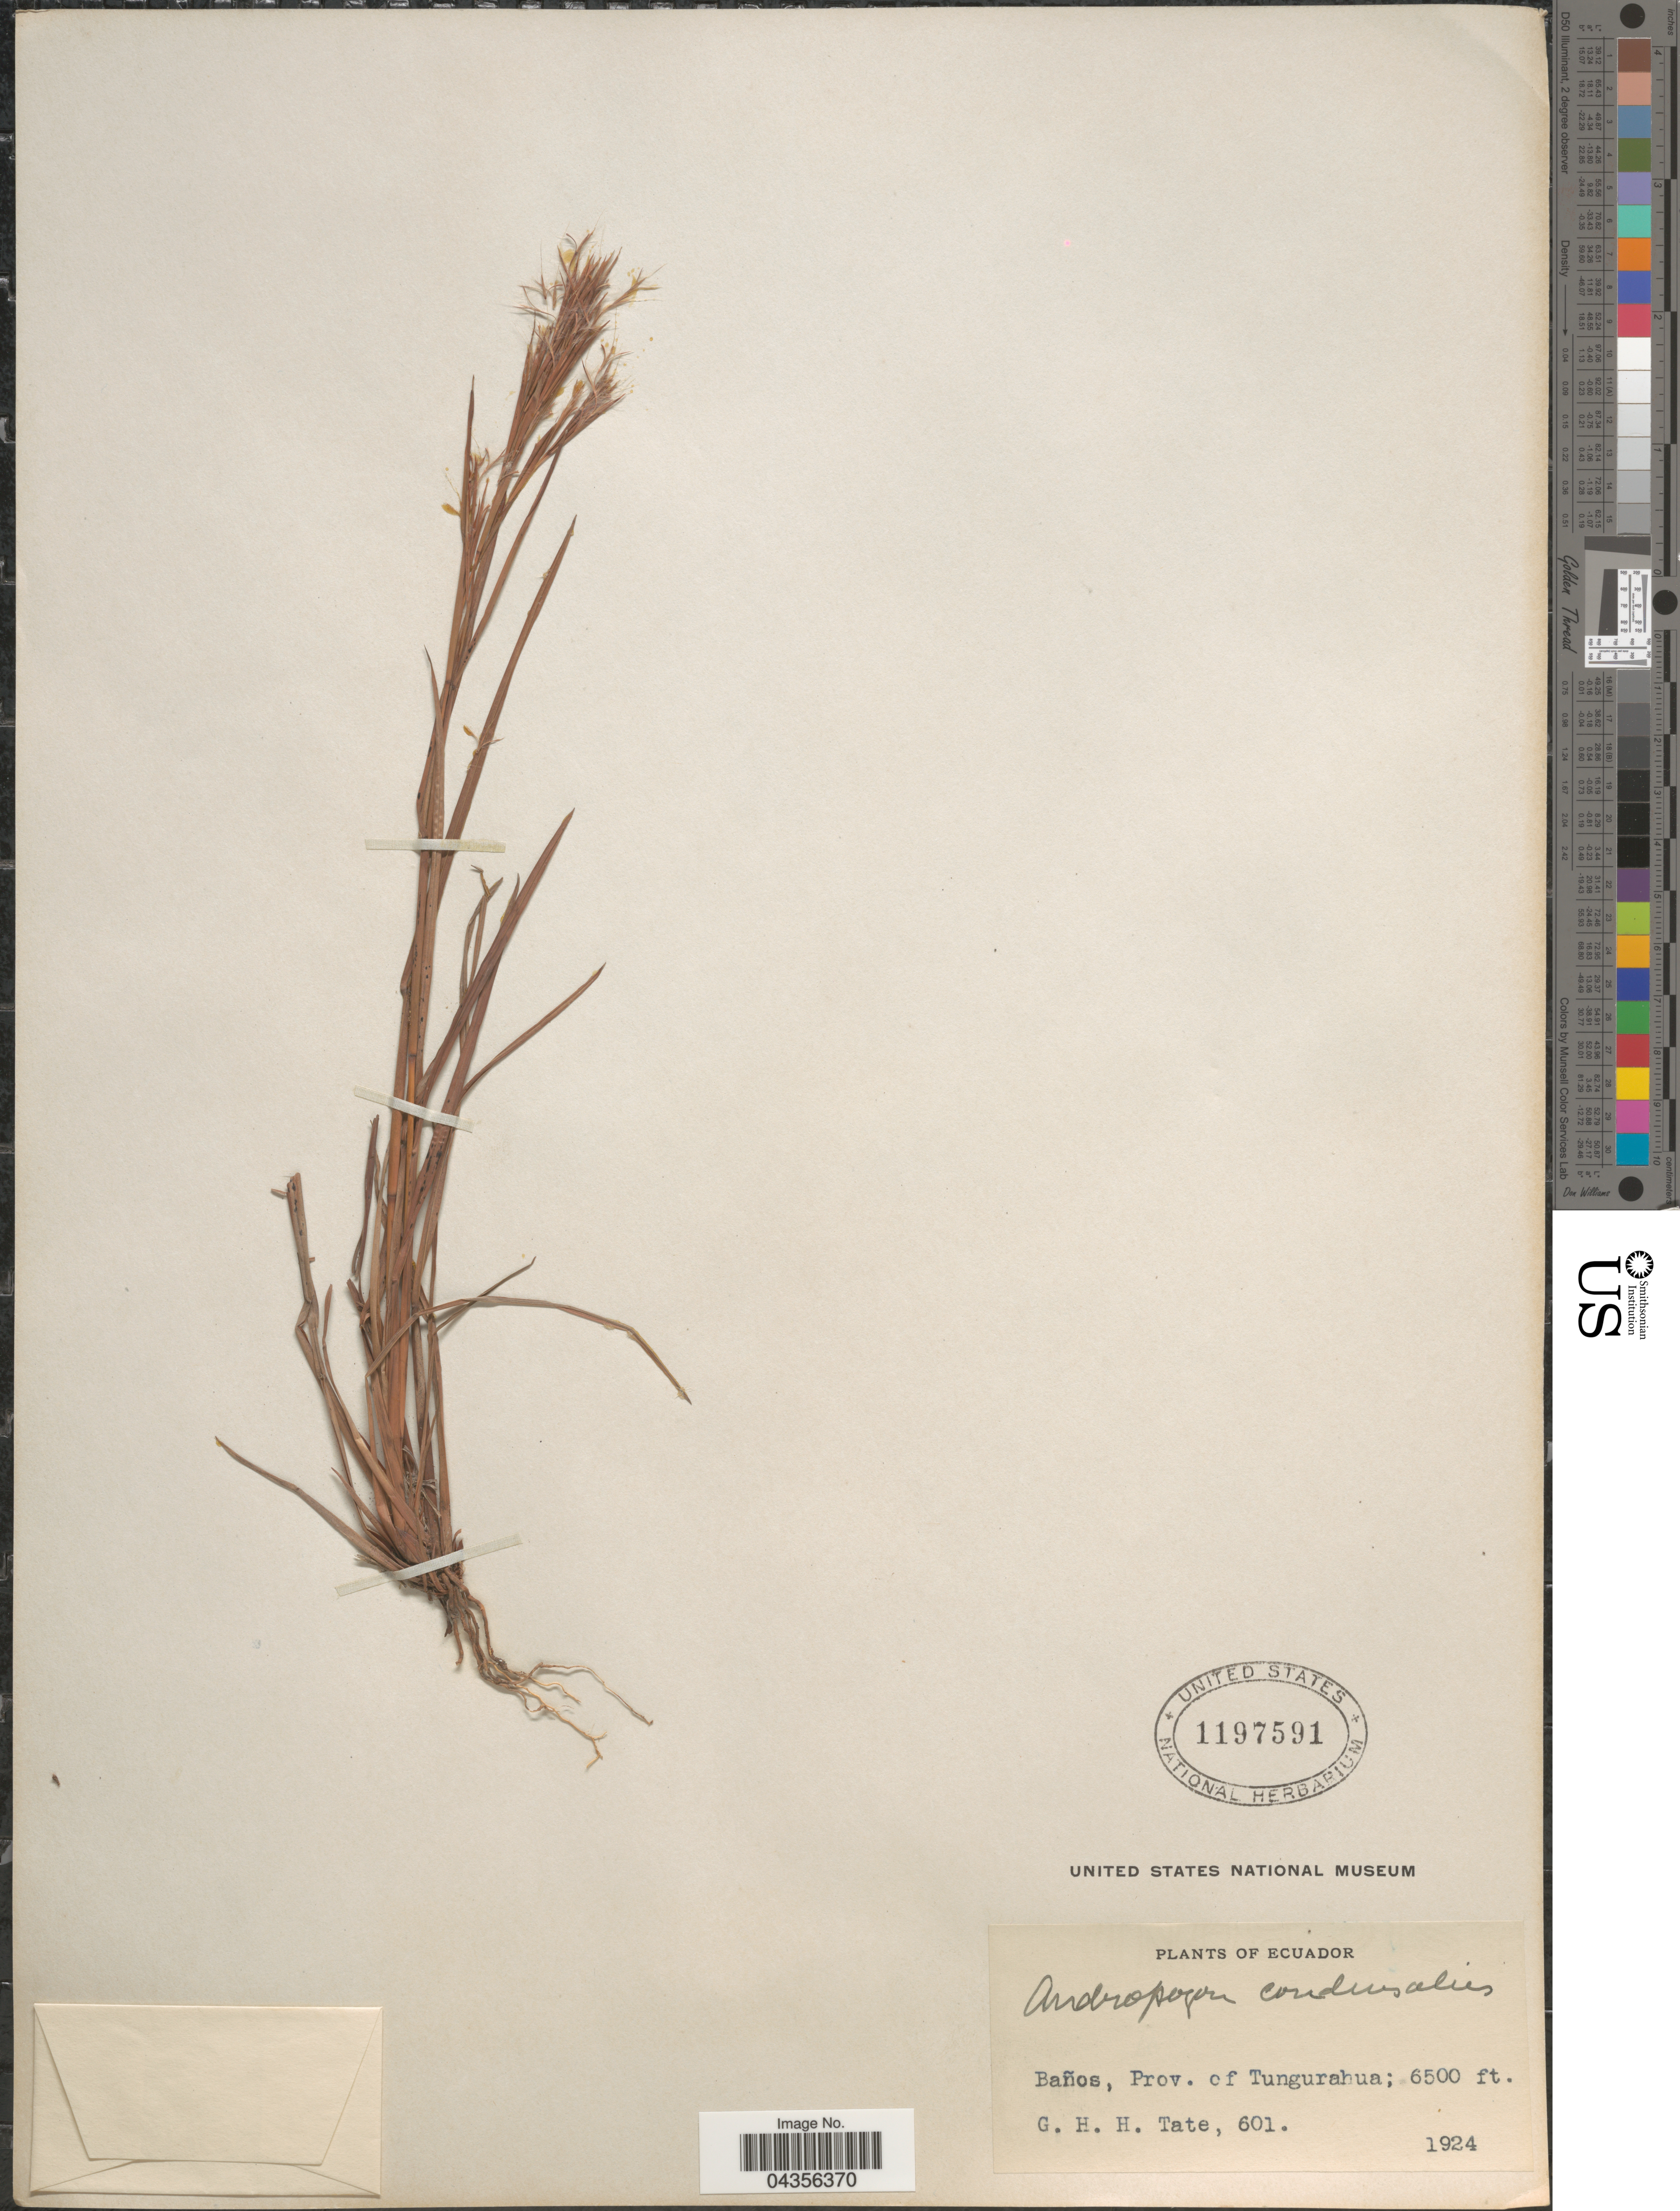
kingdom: Plantae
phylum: Tracheophyta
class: Liliopsida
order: Poales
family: Poaceae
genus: Schizachyrium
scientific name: Schizachyrium microstachyum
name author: (Desv. ex Ham.) Roseng. et al.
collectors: G. H. H.Tate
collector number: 601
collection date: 1924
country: Ecuador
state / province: Tungurahua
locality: Baños.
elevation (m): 1981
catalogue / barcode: US 1197591